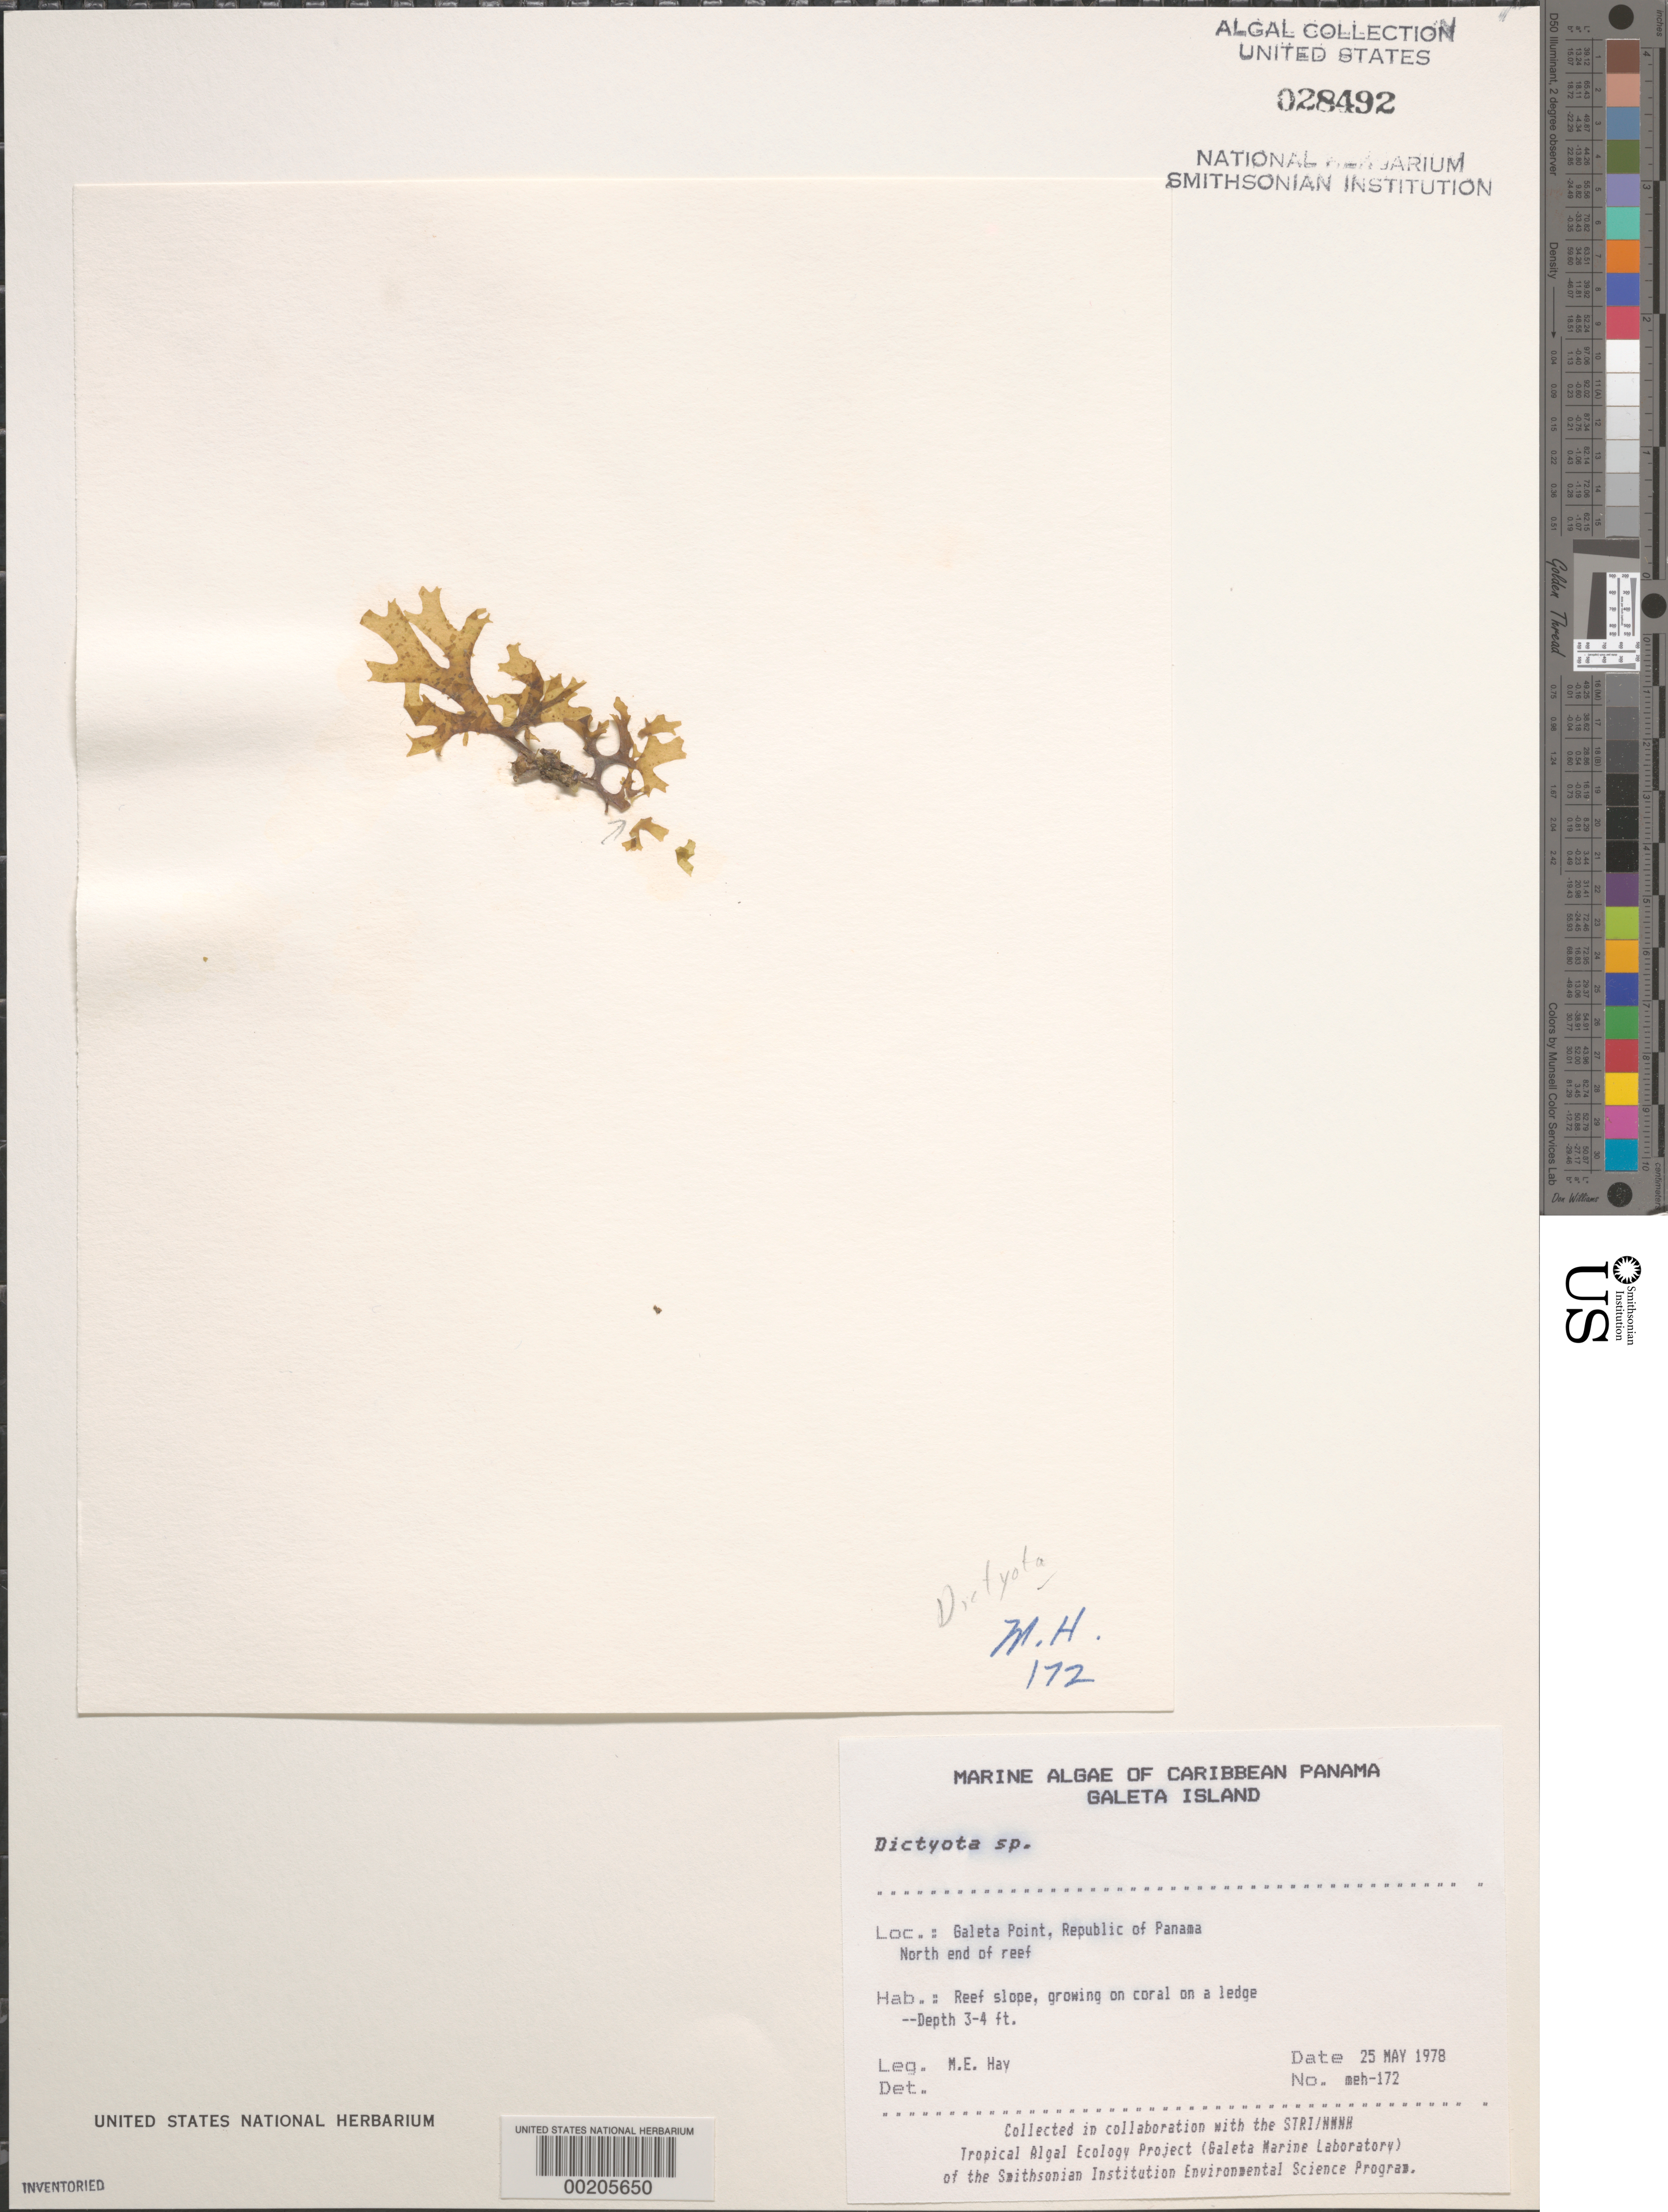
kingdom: Chromista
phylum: Ochrophyta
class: Phaeophyceae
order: Dictyotales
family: Dictyotaceae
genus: Dictyota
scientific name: Dictyota sp.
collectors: M. E. Hay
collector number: MEH-172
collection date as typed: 25 May 1978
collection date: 1978-05-25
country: Panama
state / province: Colón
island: Galeta Island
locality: Galeta Point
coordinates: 9 24' 18" N, 79 51' 48.5" W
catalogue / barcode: US 28492